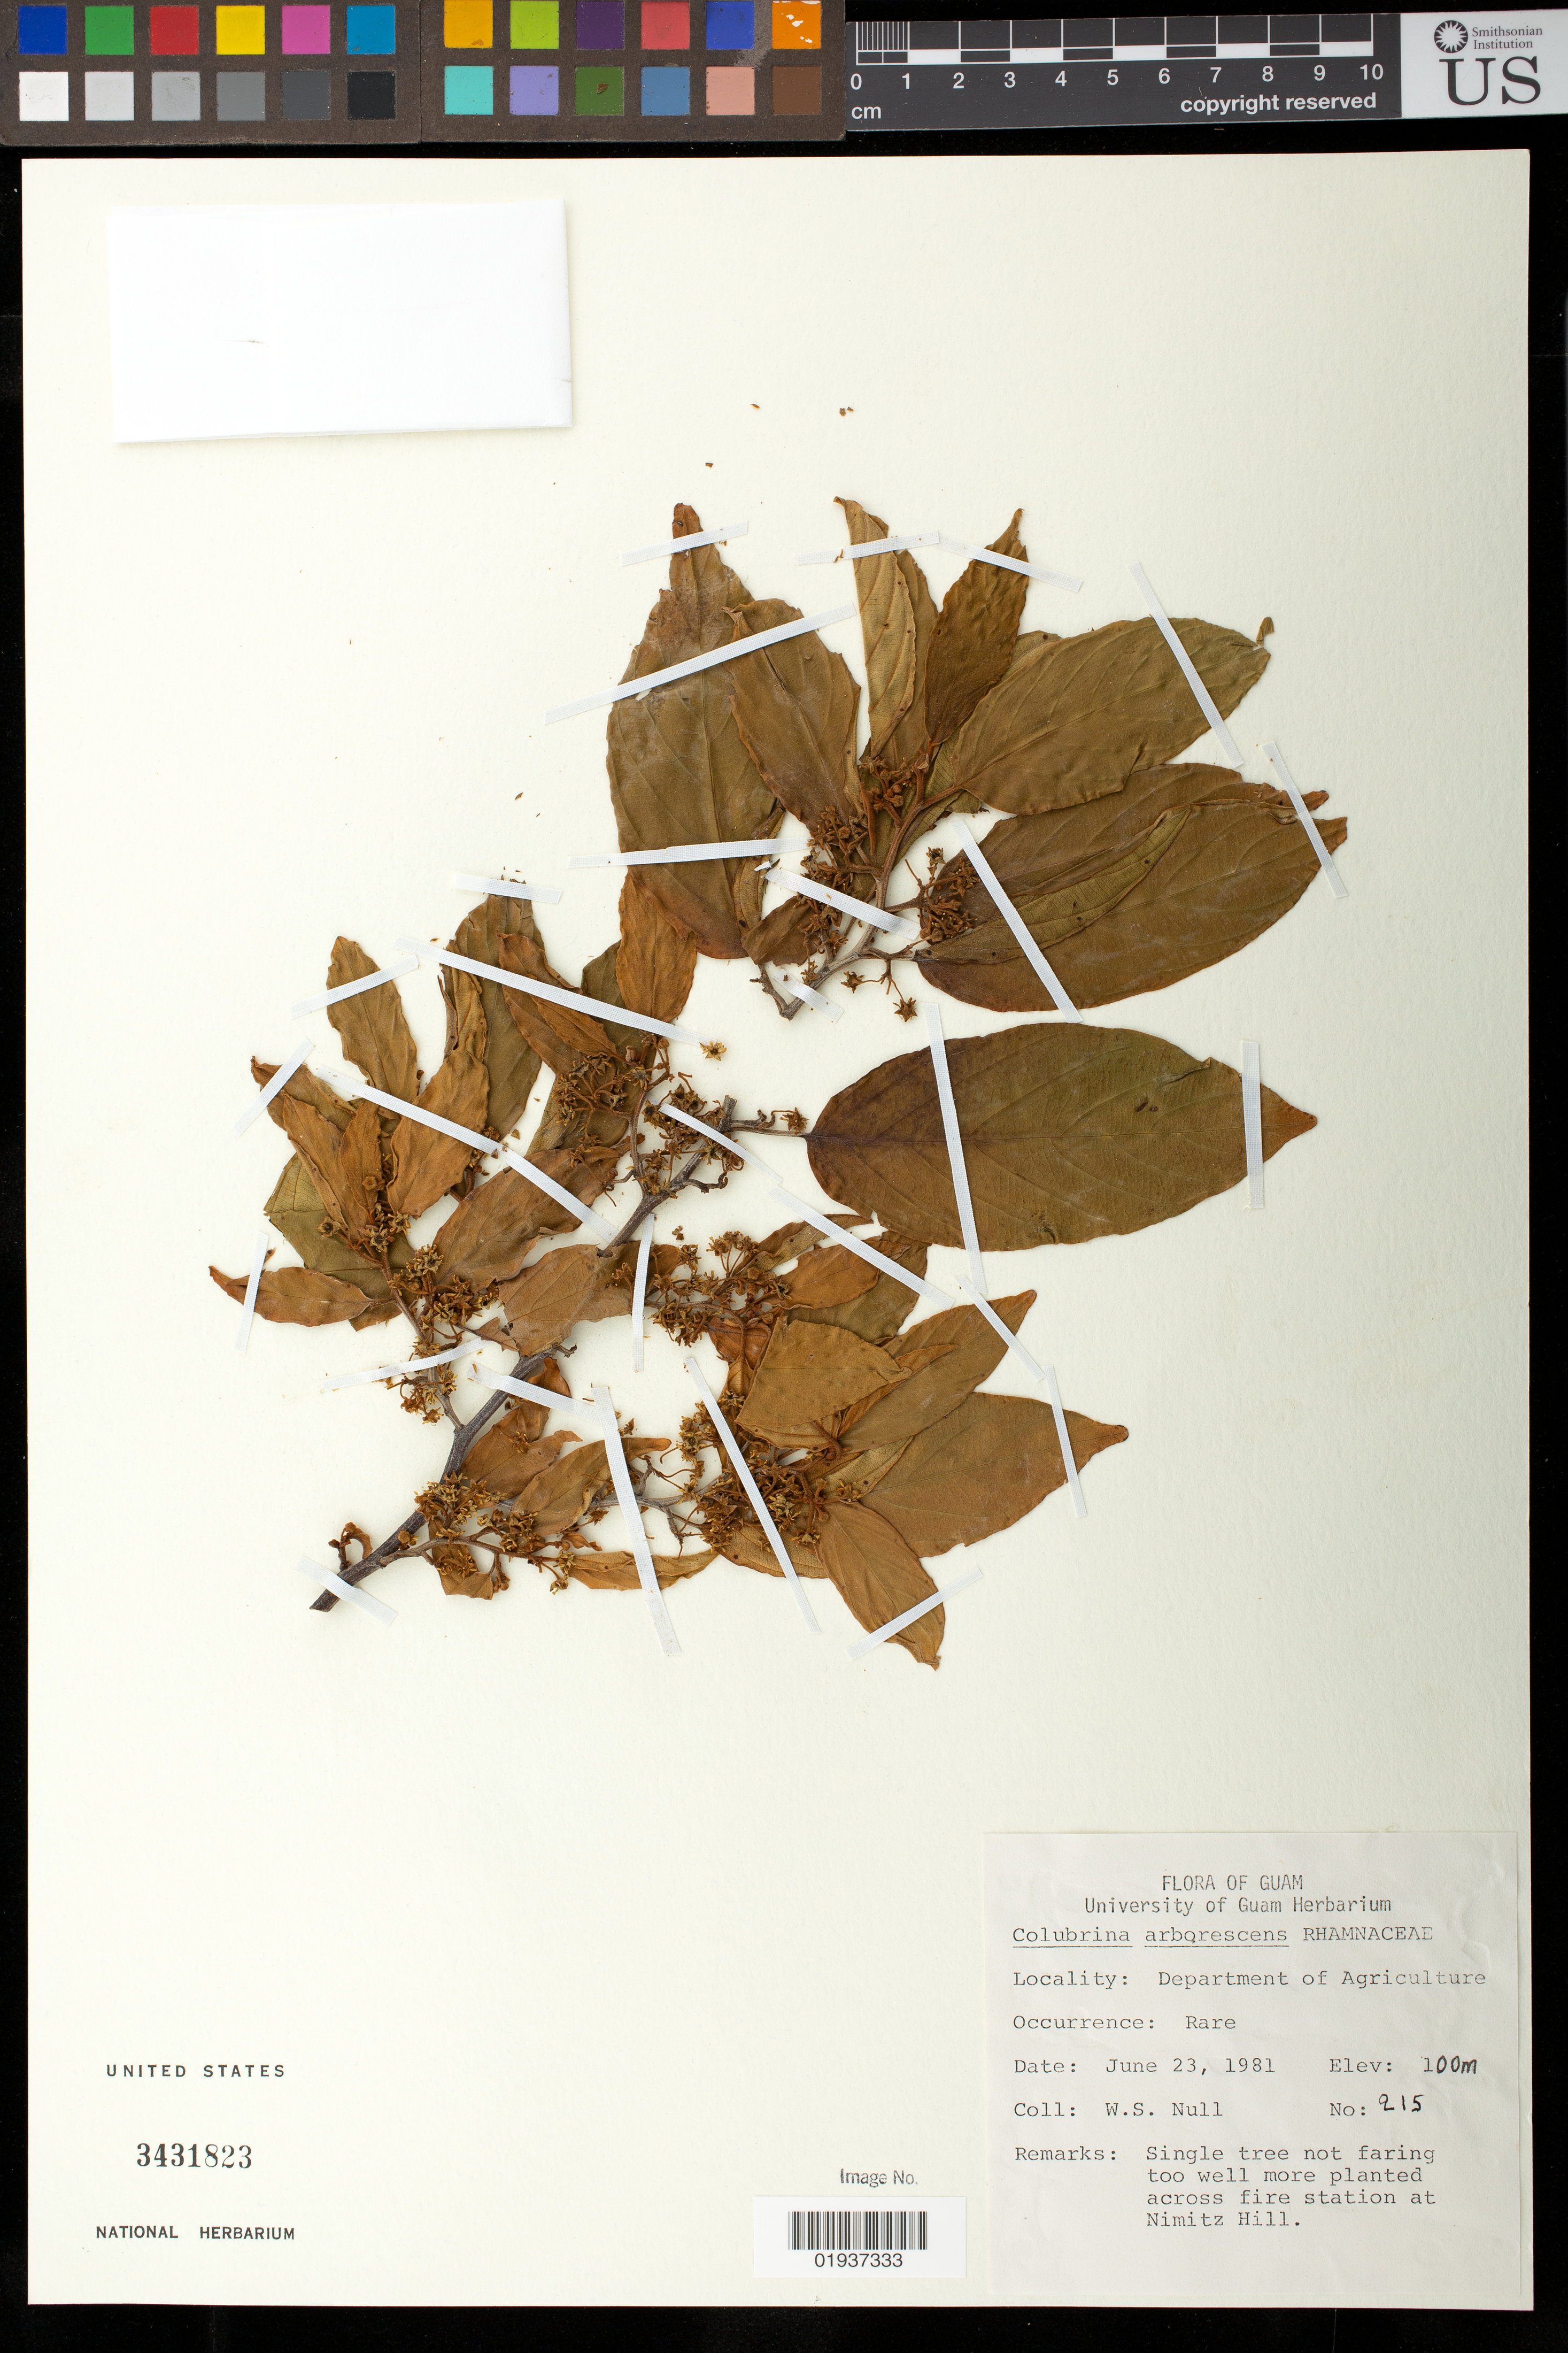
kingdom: Plantae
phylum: Tracheophyta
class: Magnoliopsida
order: Rosales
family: Rhamnaceae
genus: Colubrina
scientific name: Colubrina arborescens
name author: (Mill.) Sarg.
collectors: W. Null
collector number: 215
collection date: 1981-06-23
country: Guam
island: Guam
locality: Department of Agriculture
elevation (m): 100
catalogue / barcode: US 3431823